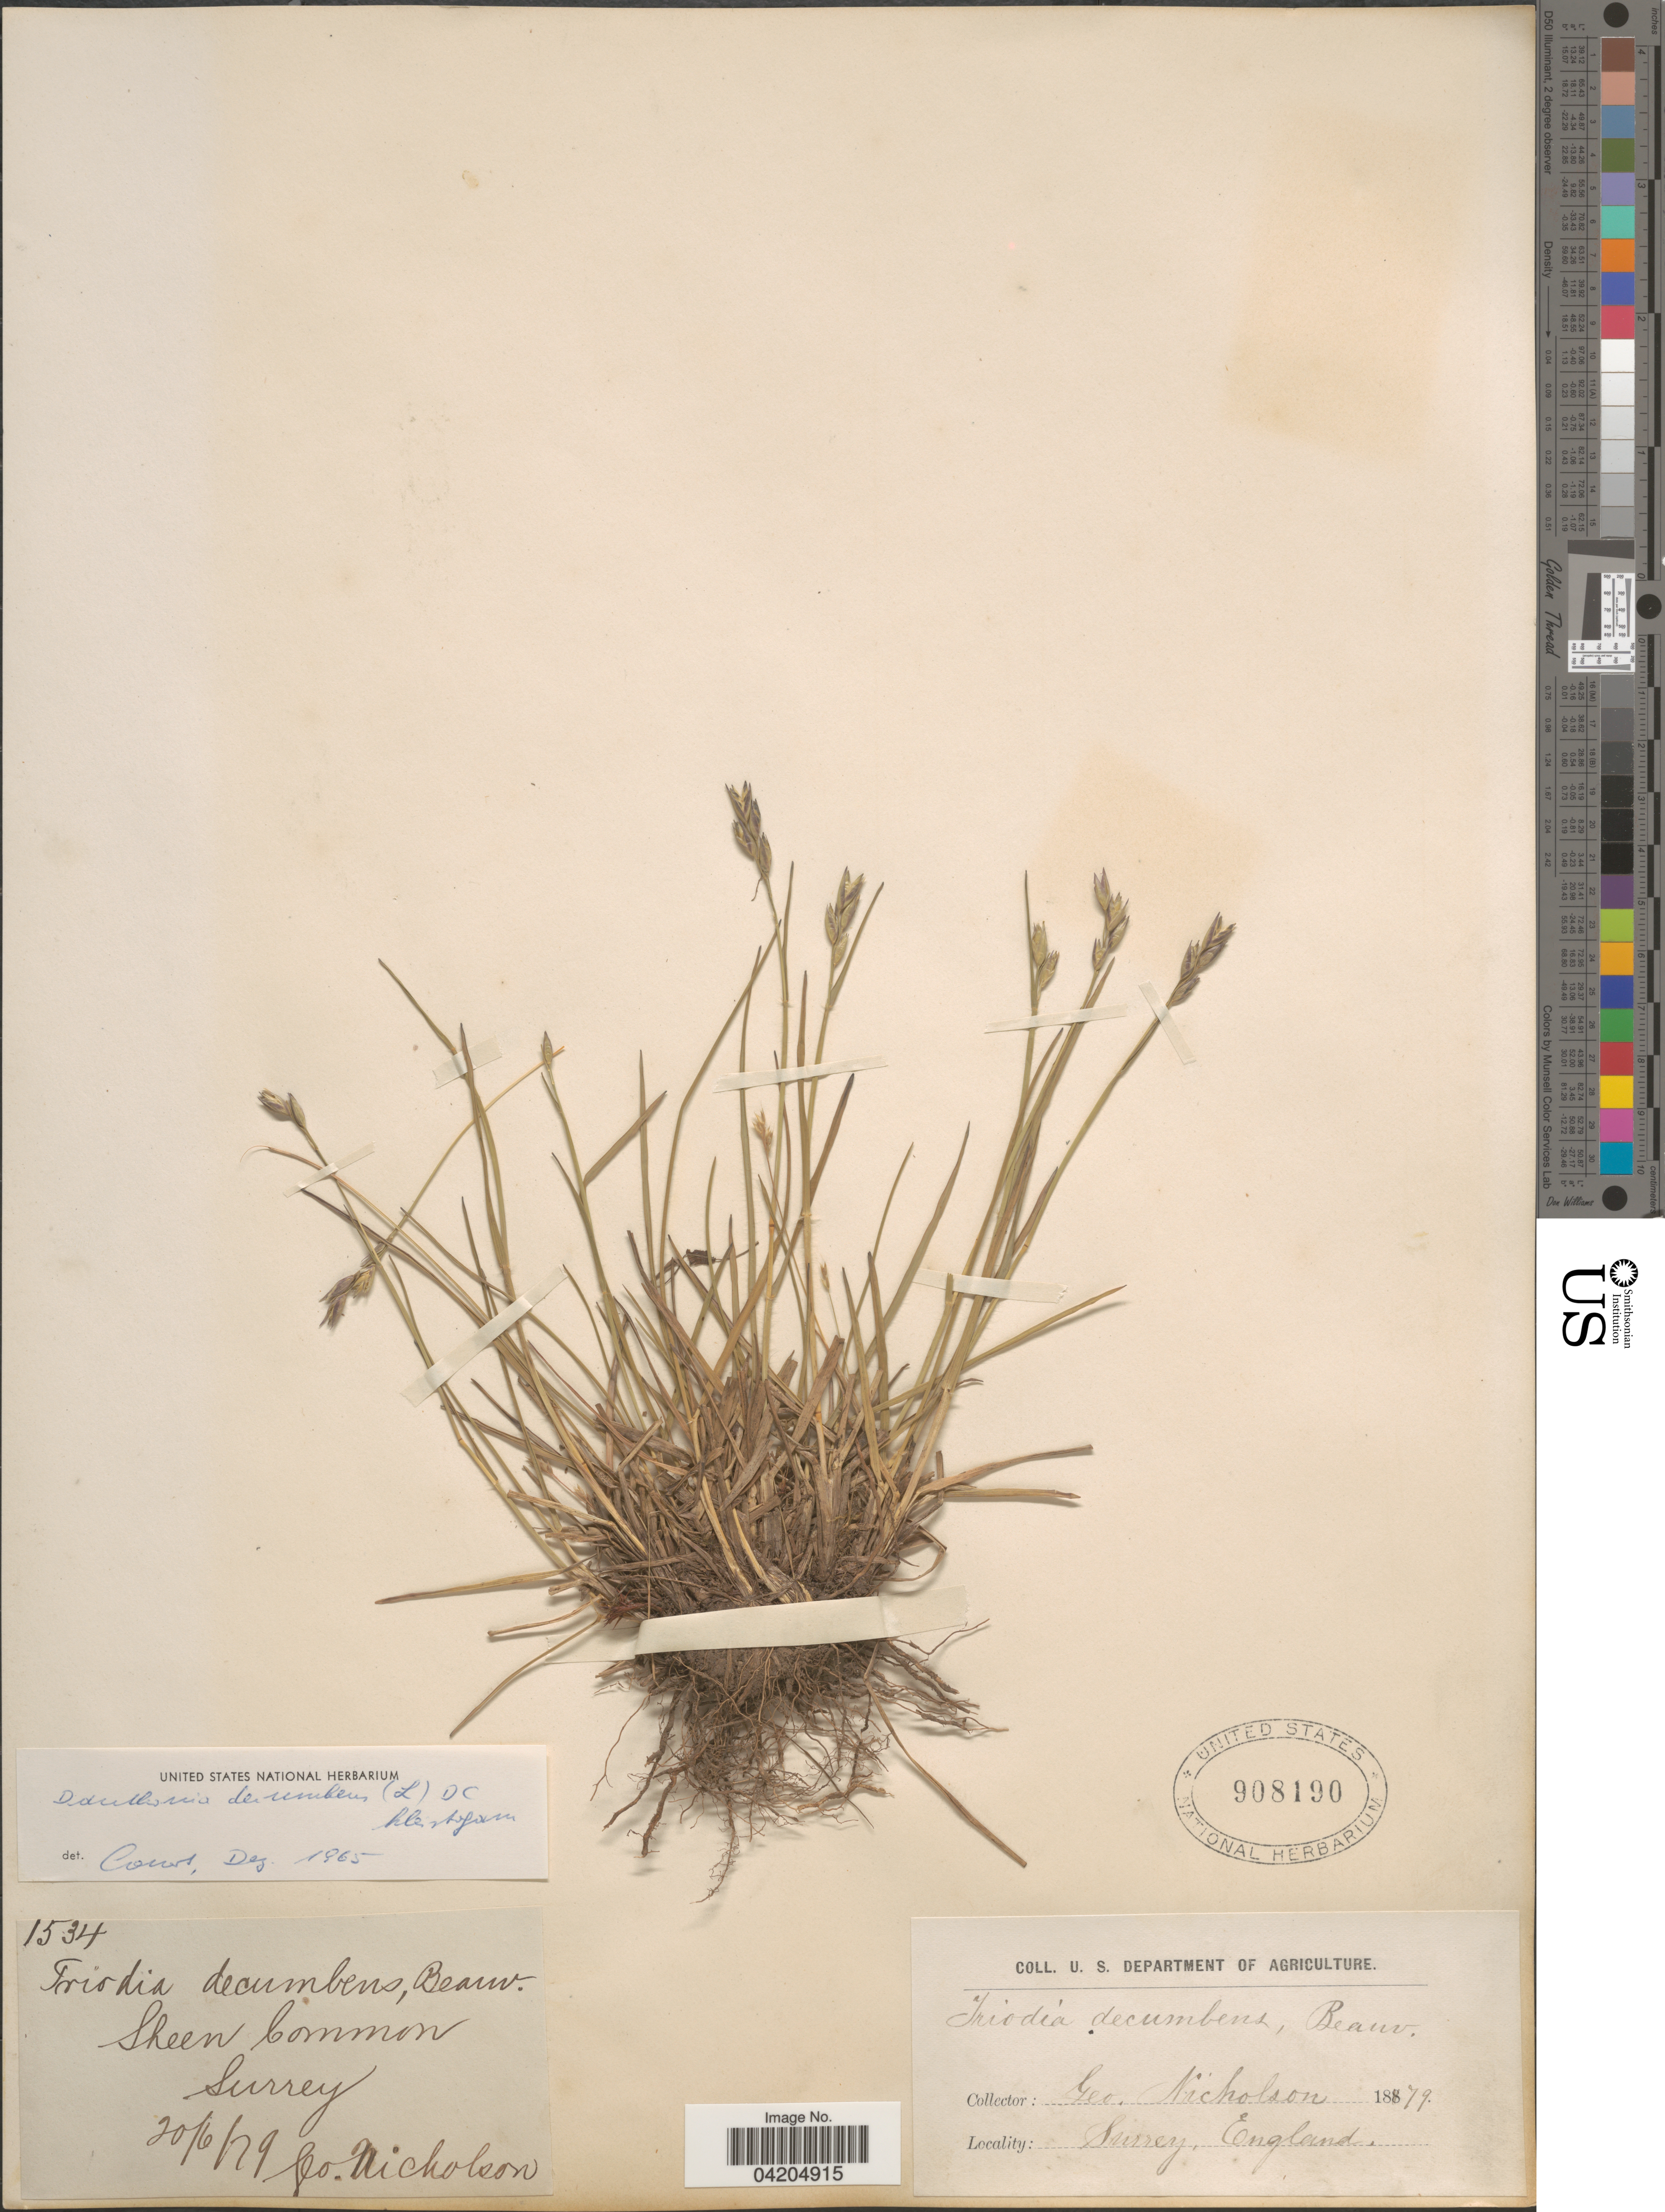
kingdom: Plantae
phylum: Tracheophyta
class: Liliopsida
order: Poales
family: Poaceae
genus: Danthonia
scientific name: Danthonia decumbens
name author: (L.) DC.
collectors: G. Nicholson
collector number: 1534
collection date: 1879-06-20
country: United Kingdom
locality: Sheen Common. Surrey.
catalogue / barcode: US 908190